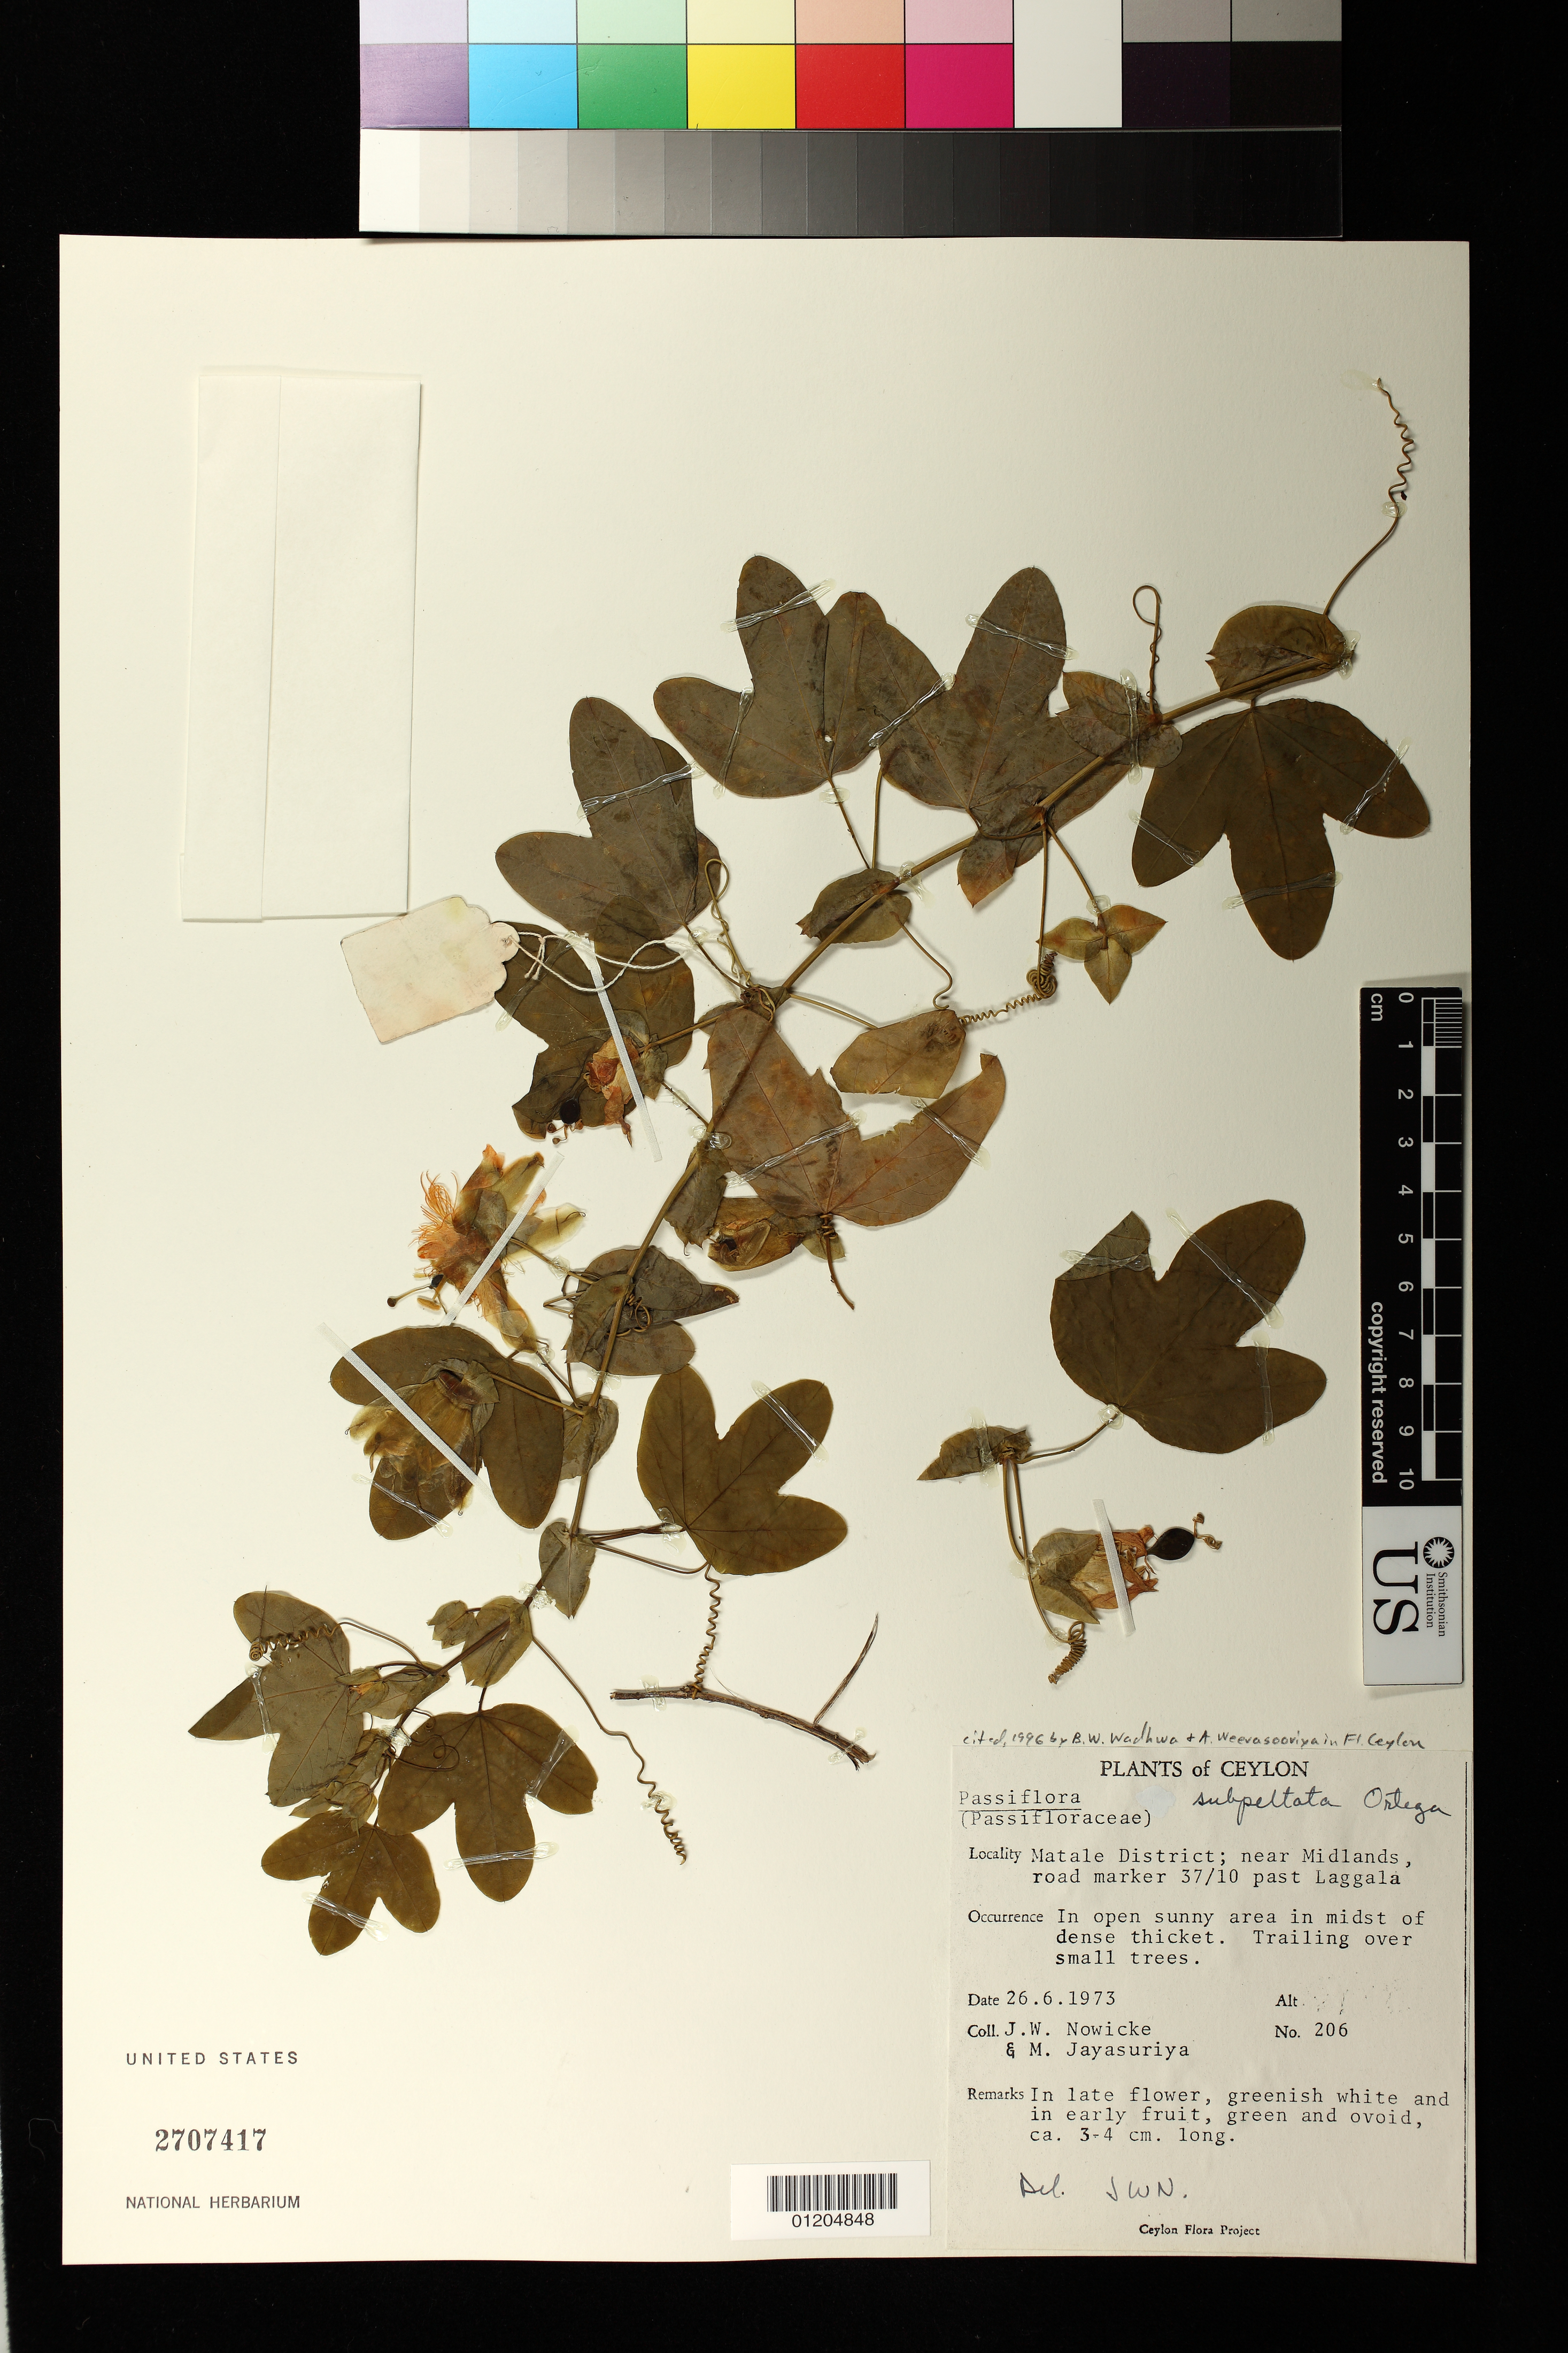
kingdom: Plantae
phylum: Tracheophyta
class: Magnoliopsida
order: Malpighiales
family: Passifloraceae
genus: Passiflora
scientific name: Passiflora subpeltata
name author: Ortega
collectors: J. W. Nowicke & M. Jayasuria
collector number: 206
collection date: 1973-06-26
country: Sri Lanka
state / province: Central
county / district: Matale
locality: near Midlands, road marker 37/10 past Laggala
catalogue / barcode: US 2707417